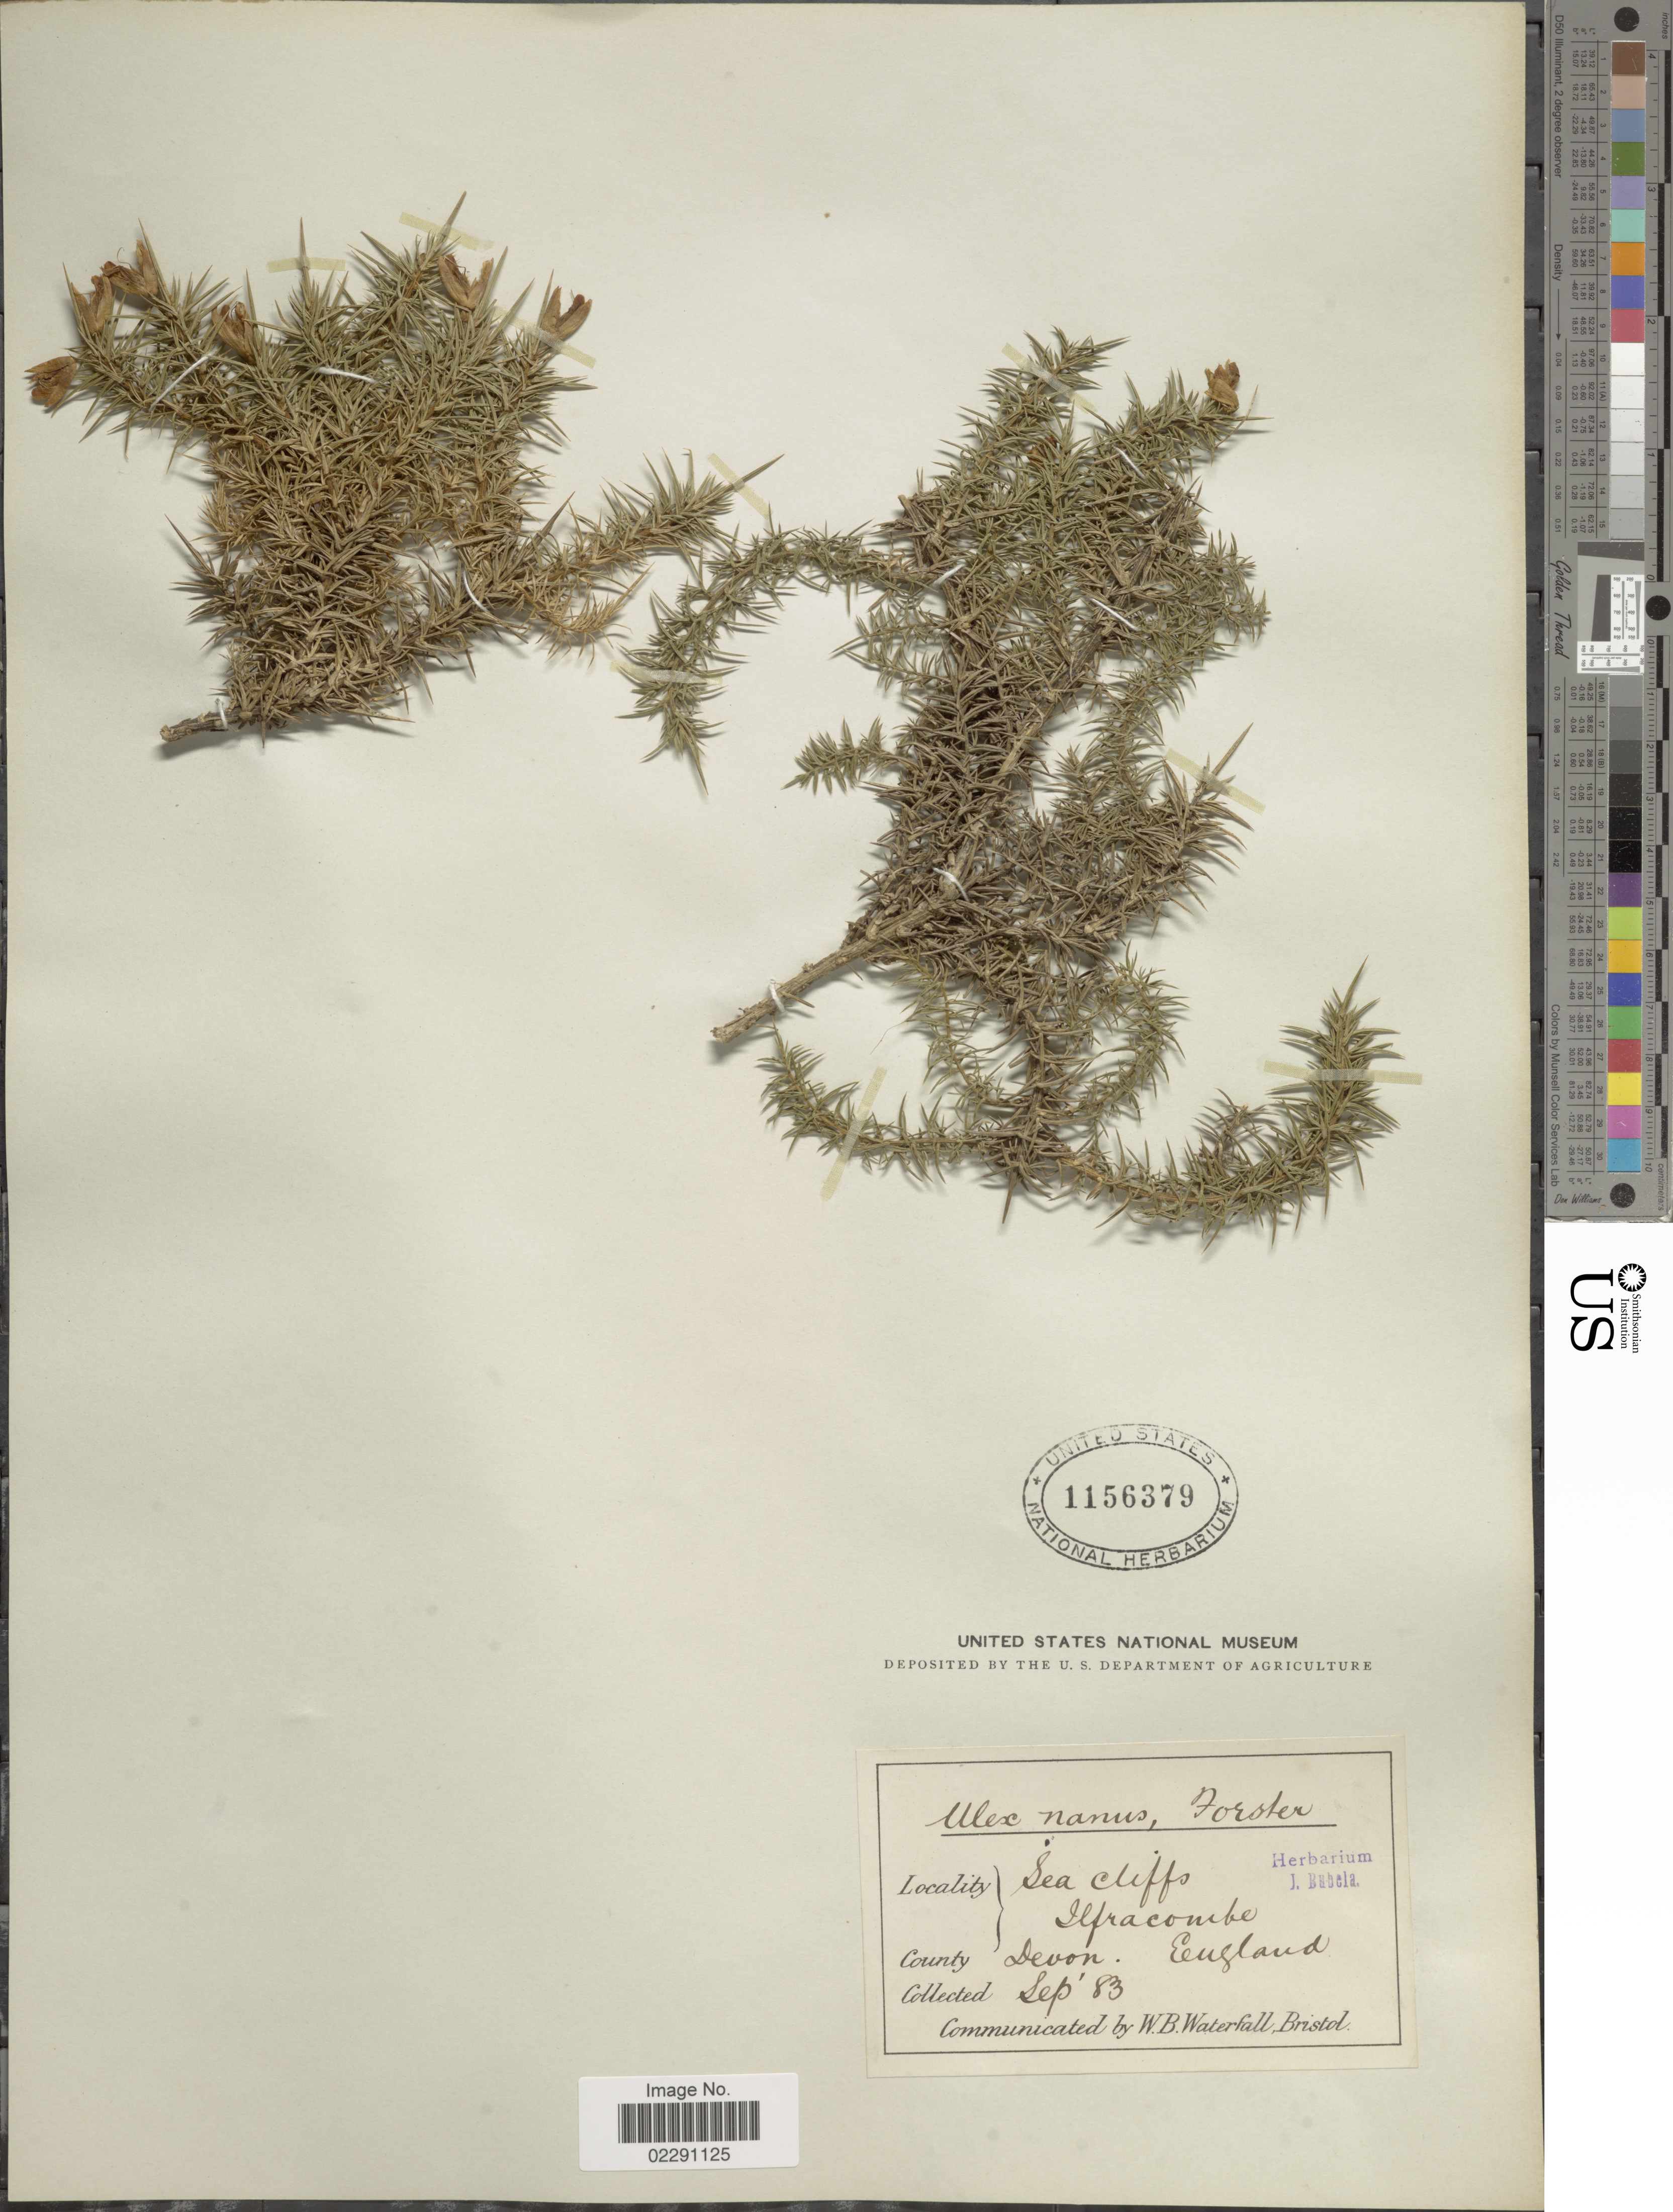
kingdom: Plantae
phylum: Tracheophyta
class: Magnoliopsida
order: Fabales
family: Fabaceae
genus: Ulex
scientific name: Ulex nanus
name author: Symons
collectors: W. B. Waterfall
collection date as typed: Transcribed d/m/y: /9/83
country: United Kingdom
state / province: England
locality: Devon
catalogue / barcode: US 1156379